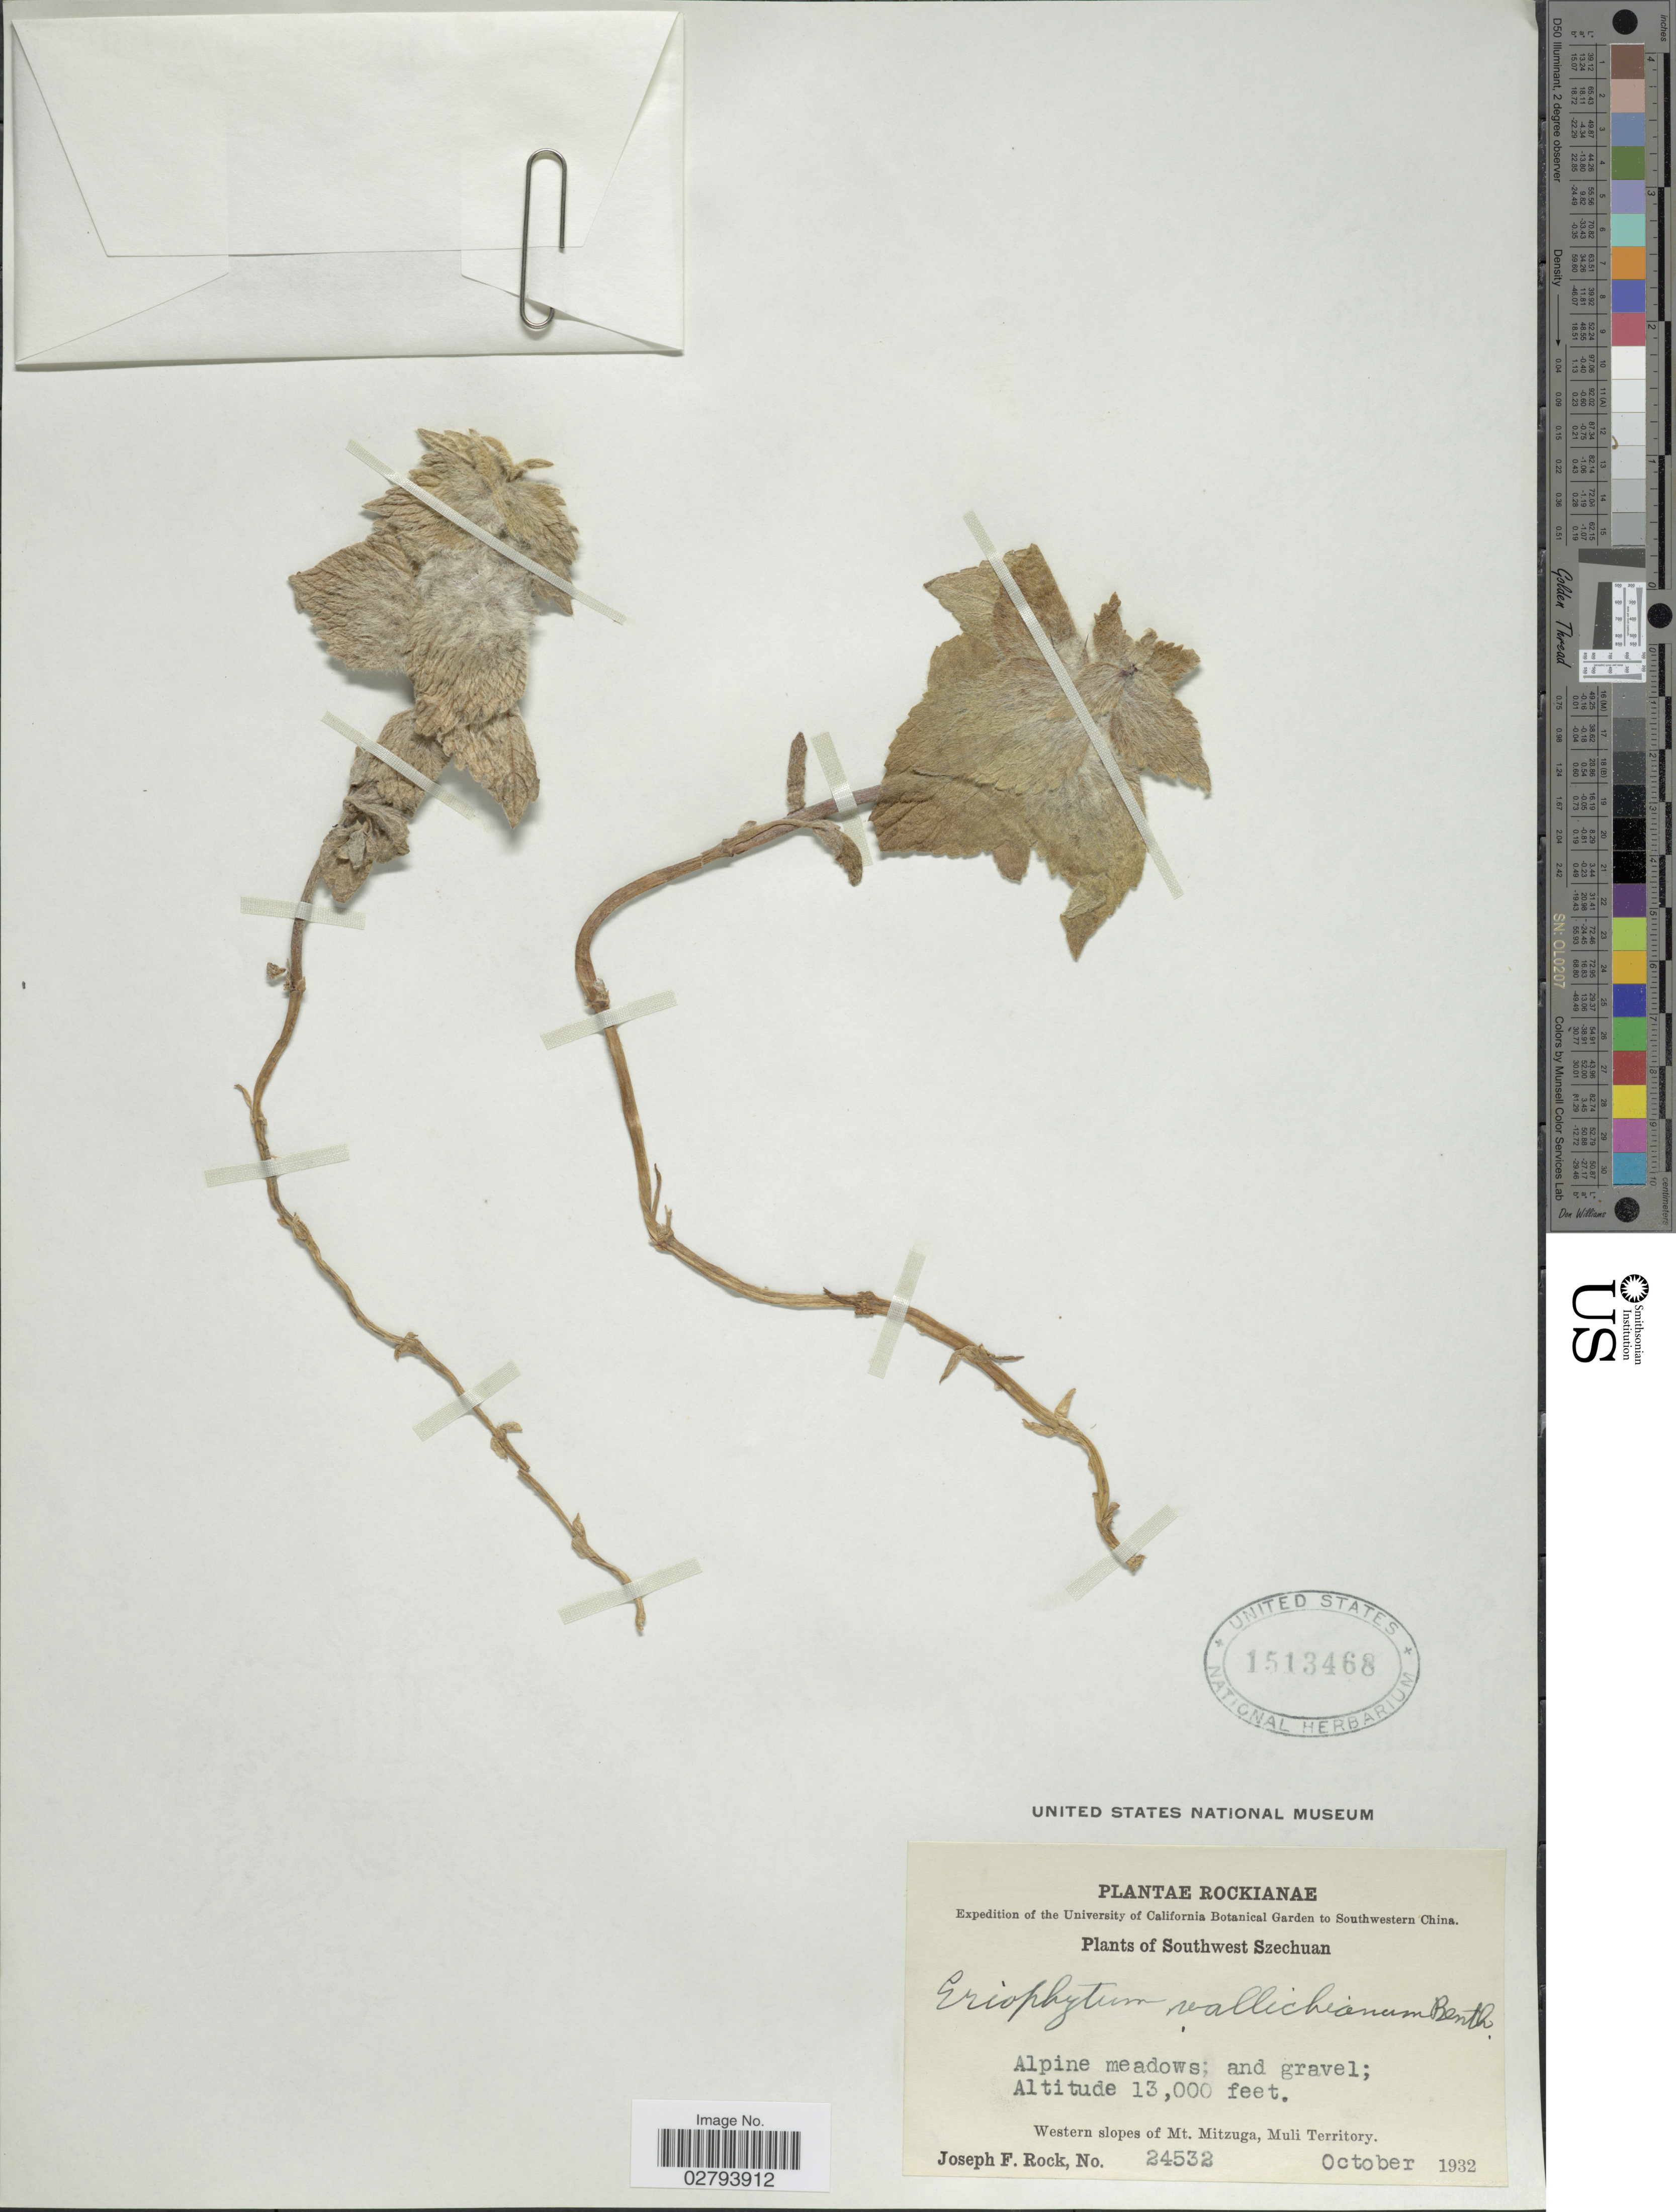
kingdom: Plantae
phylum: Tracheophyta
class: Magnoliopsida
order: Lamiales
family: Lamiaceae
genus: Eriophyton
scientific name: Eriophyton wallichianum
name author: Hook. f.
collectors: J. F. Rock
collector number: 24532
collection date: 1932-10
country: China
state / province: Sichuan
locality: Southwest Szechuan, Western slopes of Mt. Mitzuga, Muli Territory. Southwestern China.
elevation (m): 3962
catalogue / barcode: US 1513468